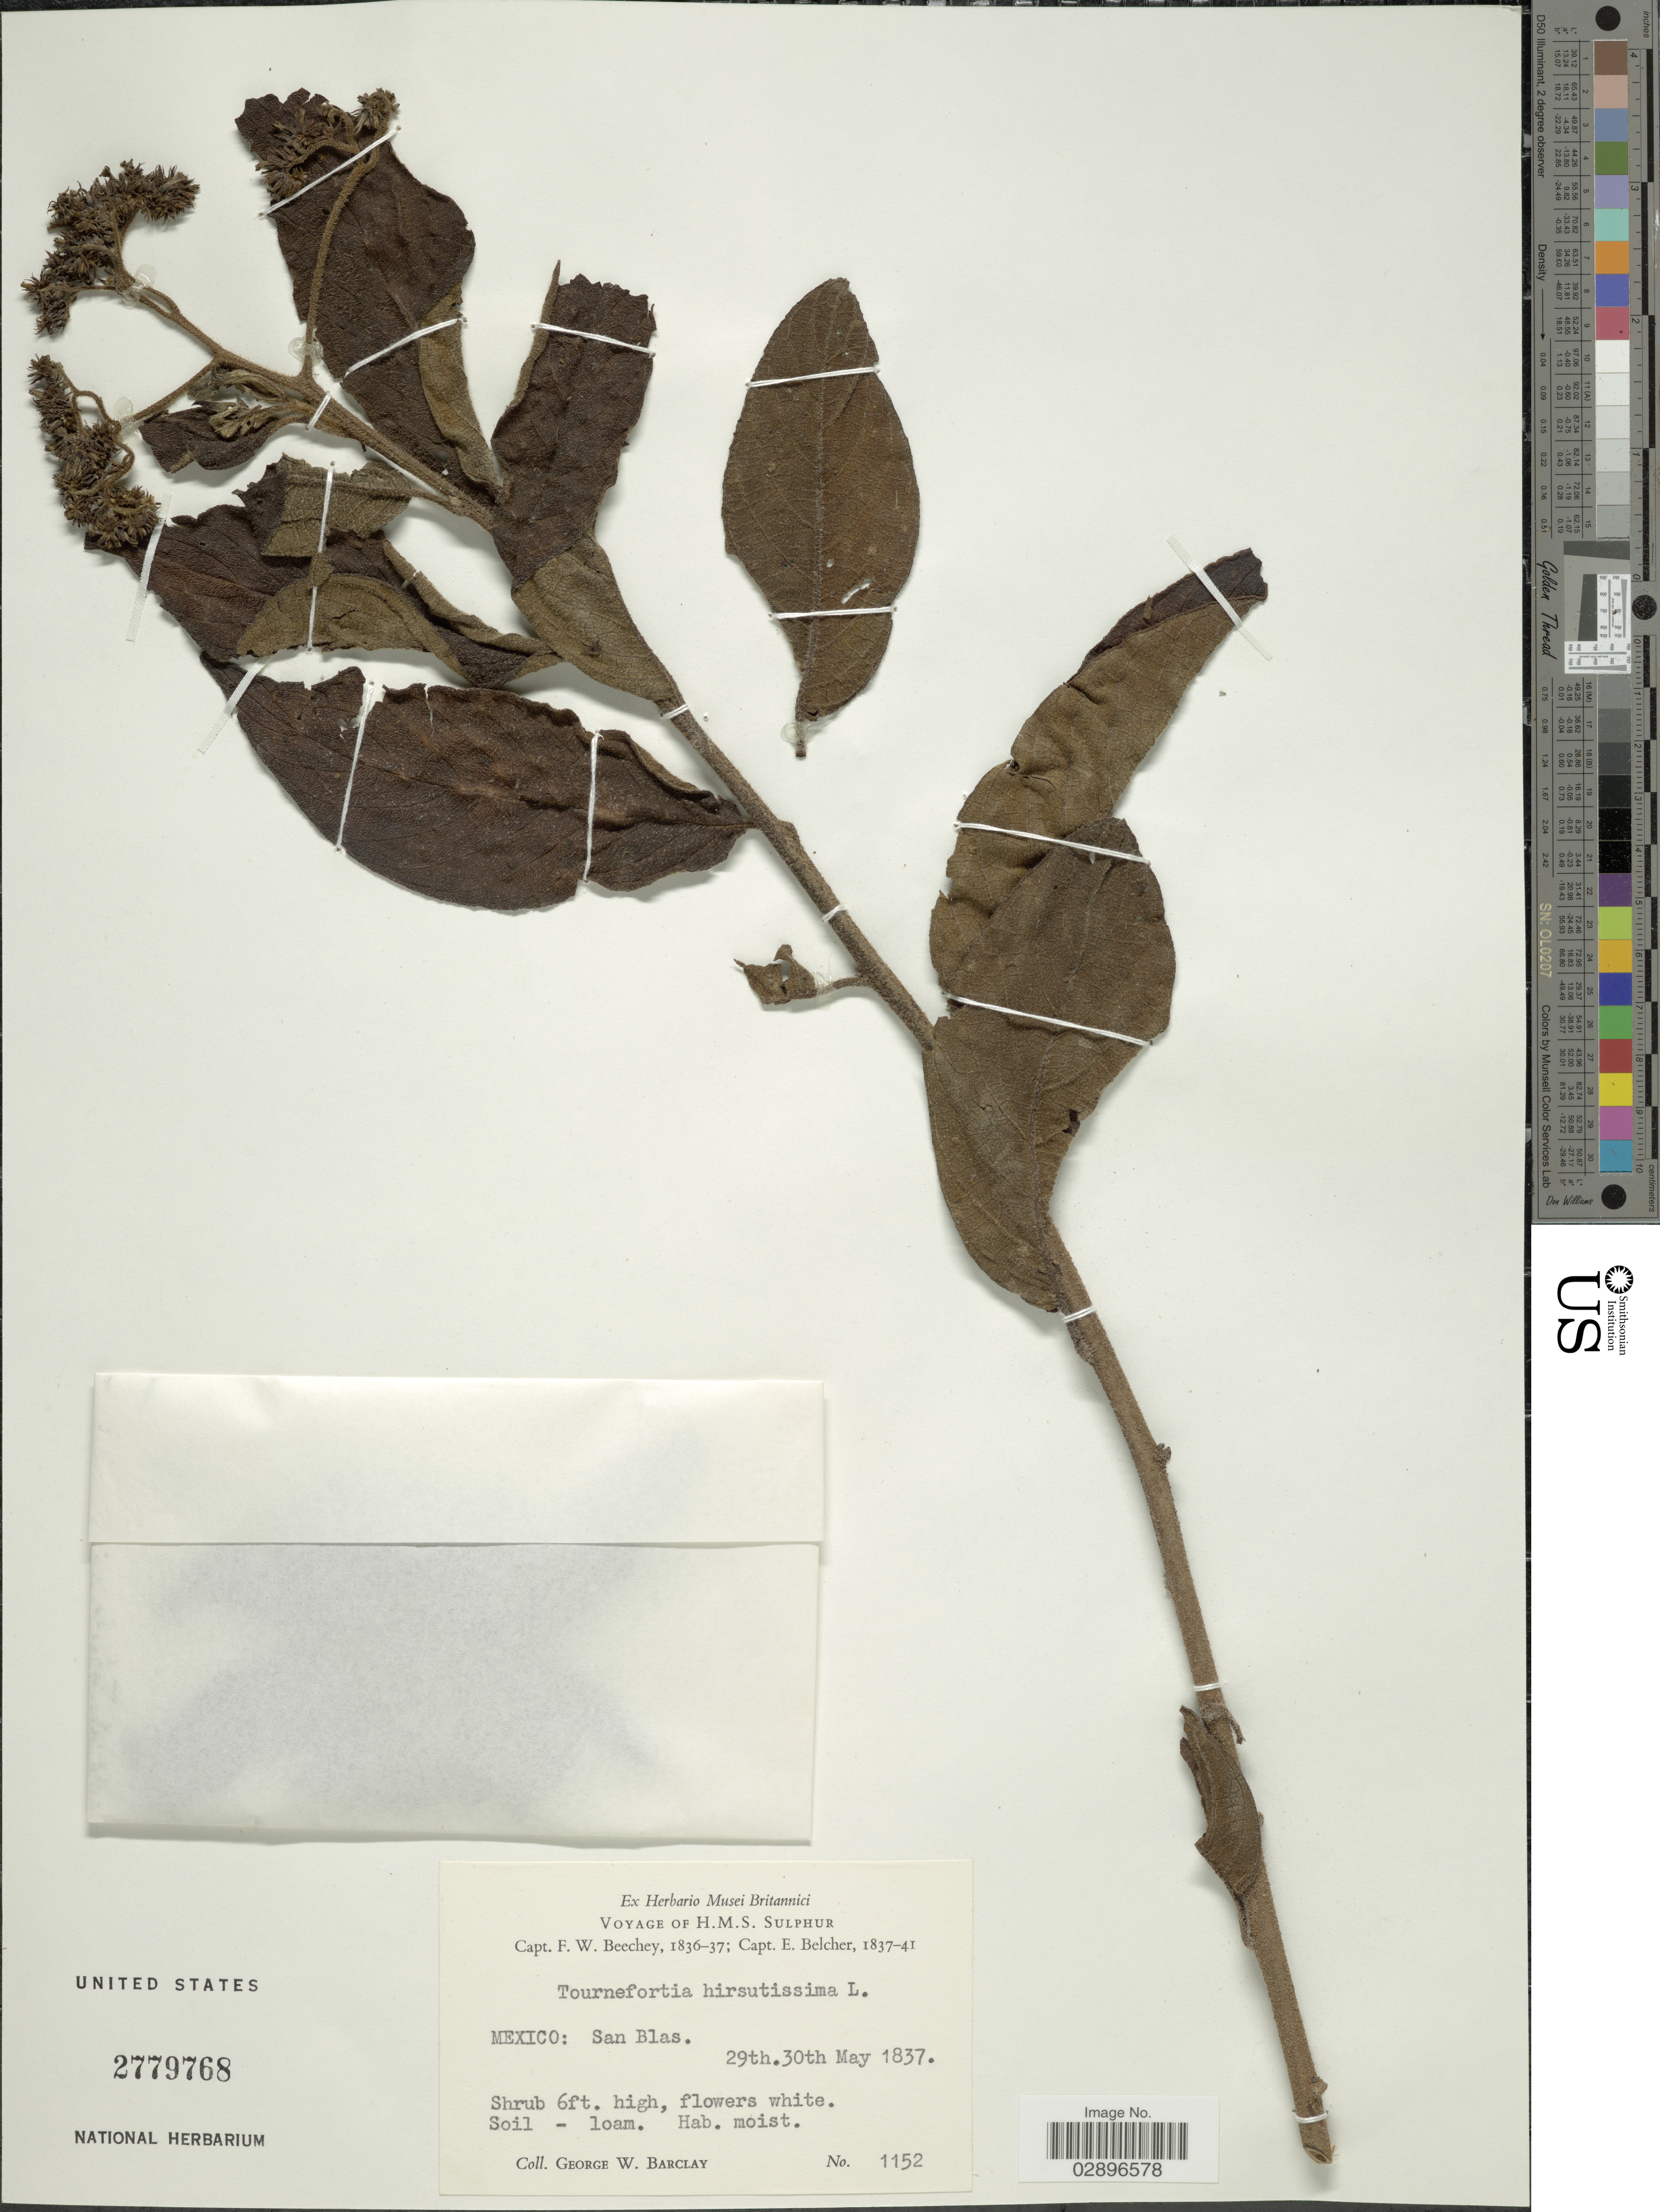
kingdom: Plantae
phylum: Tracheophyta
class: Magnoliopsida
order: Boraginales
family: Heliotropiaceae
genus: Tournefortia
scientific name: Tournefortia hirsutissima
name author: L.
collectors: G. W. Barclay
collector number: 1152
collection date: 1837-05-29/1837-05-30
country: Mexico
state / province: Nayarit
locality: San Blas.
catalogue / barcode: US 2779768